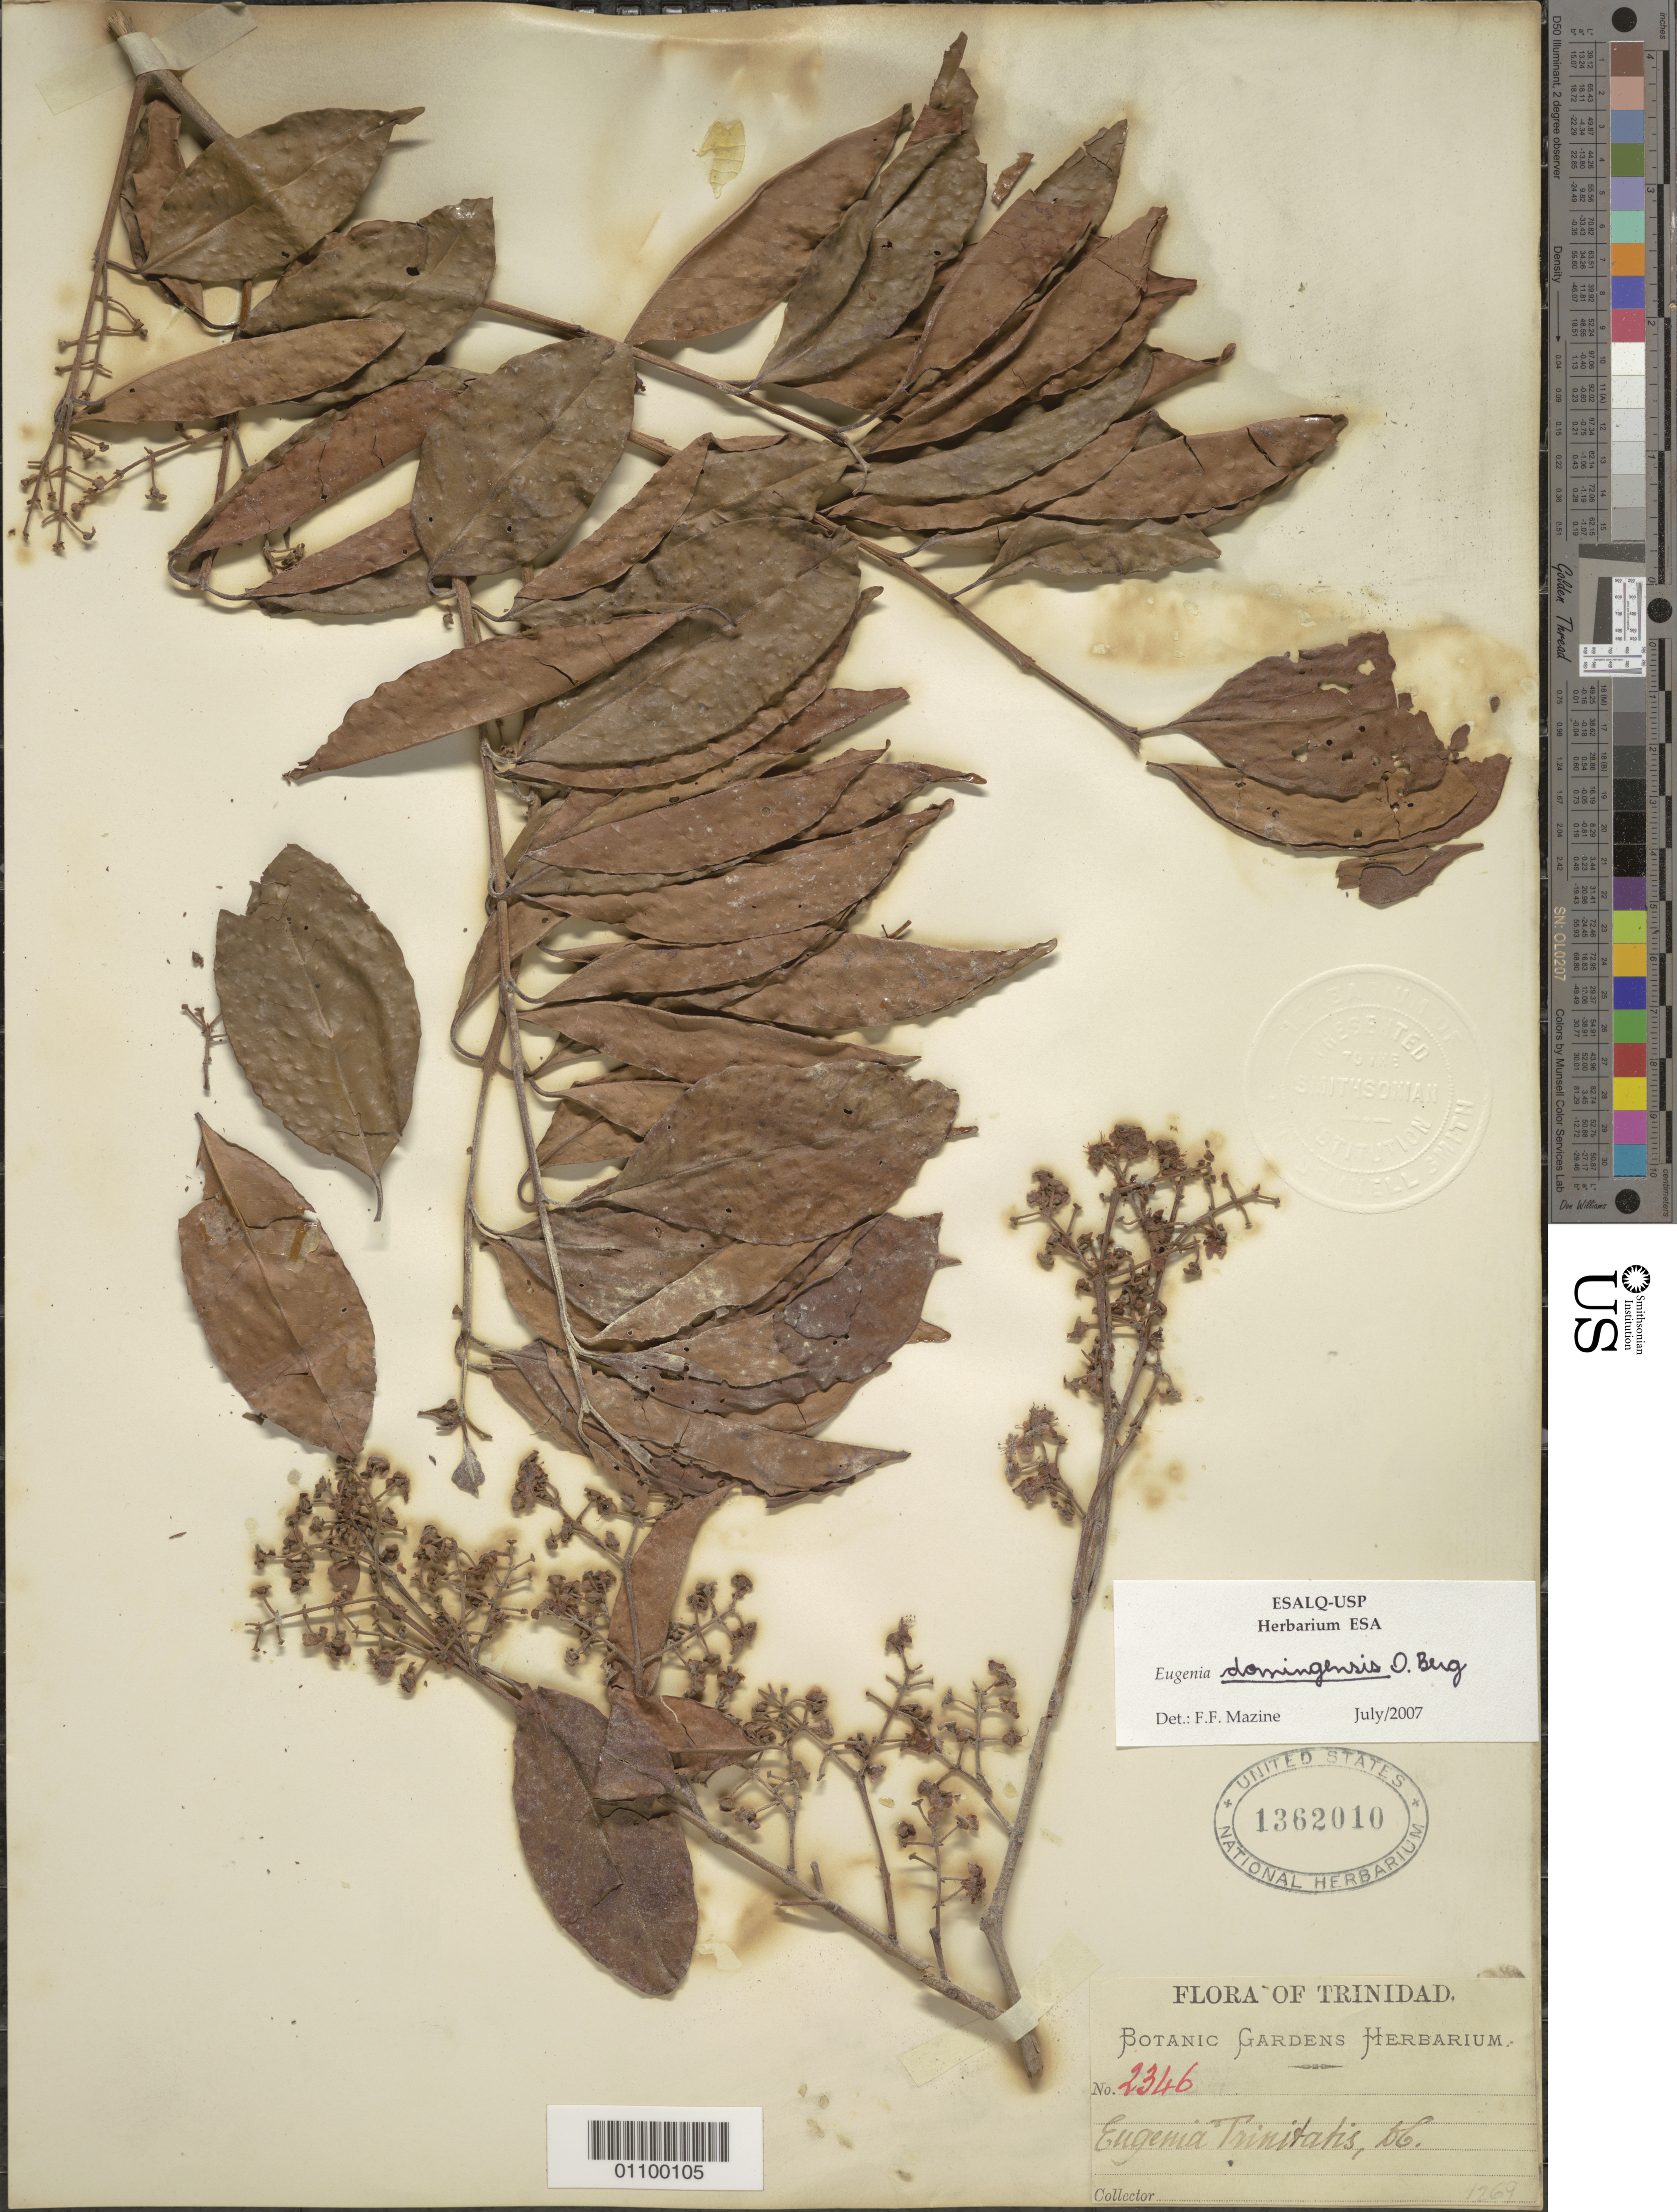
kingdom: Plantae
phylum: Tracheophyta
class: Magnoliopsida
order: Myrtales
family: Myrtaceae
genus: Eugenia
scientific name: Eugenia domingensis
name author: O. Berg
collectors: Botanic Gardens Herbarium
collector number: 2346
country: Trinidad and Tobago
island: Trinidad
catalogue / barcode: US 1362010